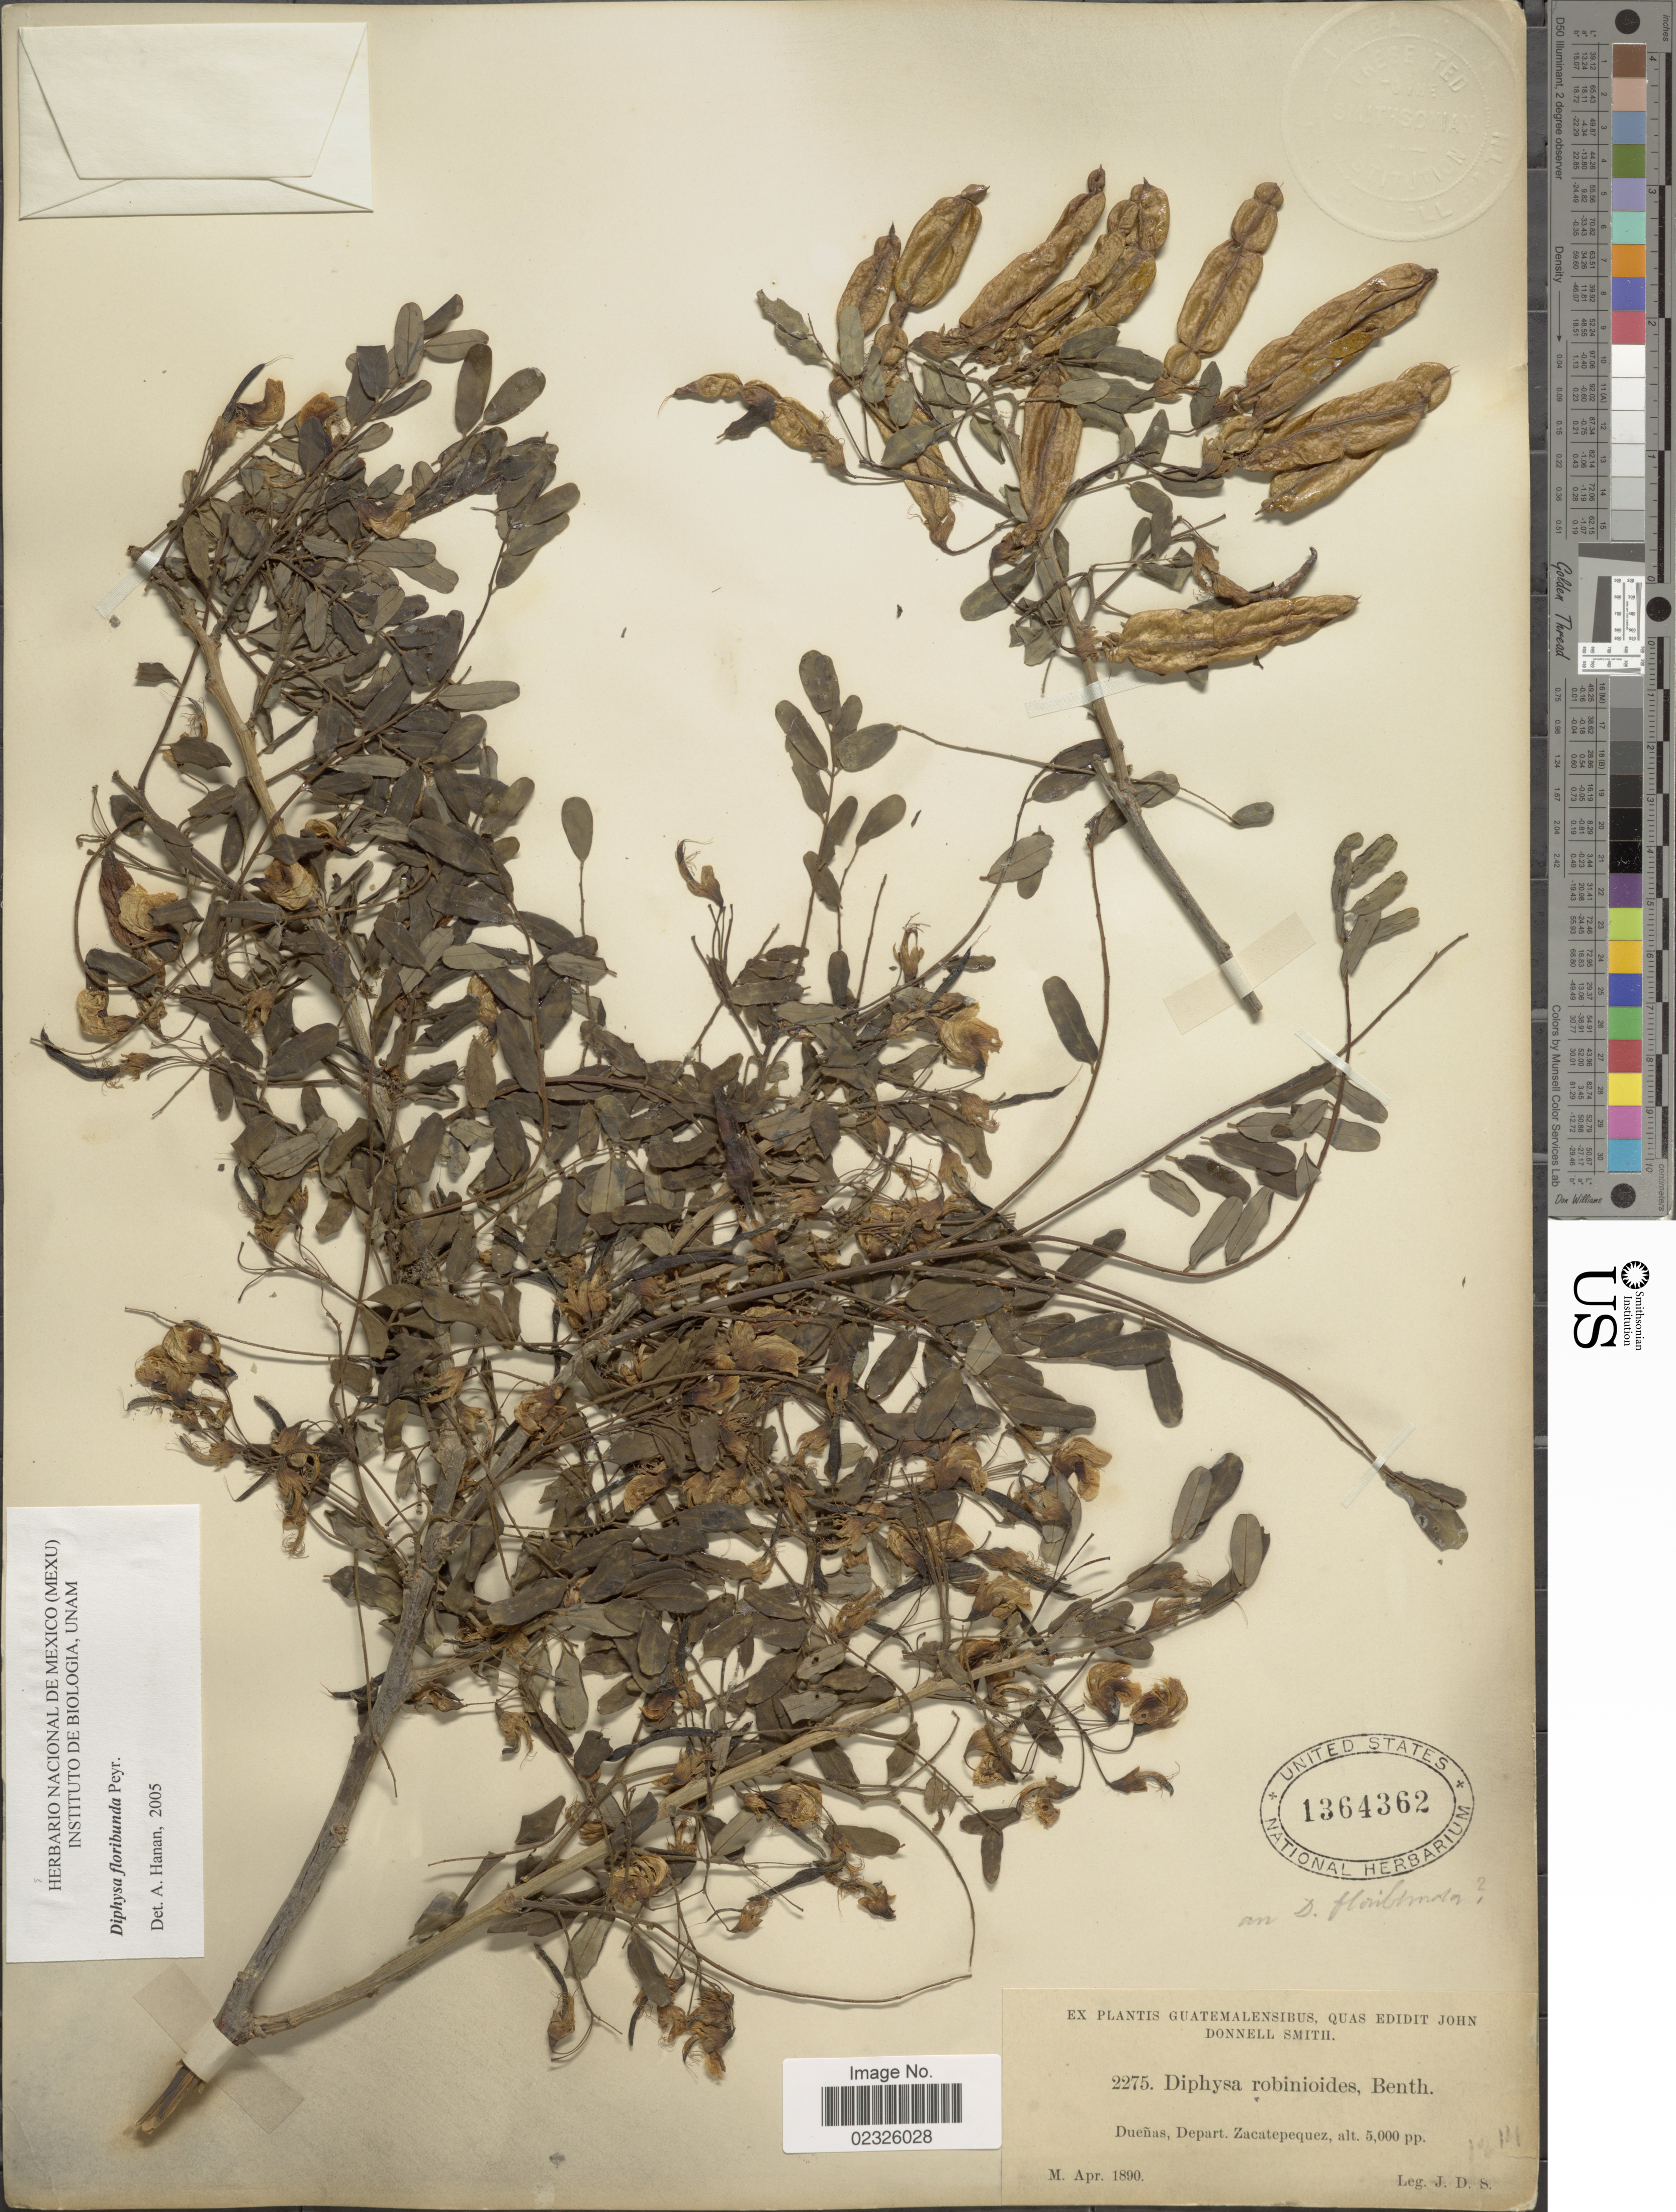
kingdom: Plantae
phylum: Tracheophyta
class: Magnoliopsida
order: Fabales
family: Fabaceae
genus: Diphysa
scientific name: Diphysa floribunda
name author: Peyr.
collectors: J. Donnell Smith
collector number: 2275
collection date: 1890-04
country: Guatemala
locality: Deunas, depart. Zacatepequez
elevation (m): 1524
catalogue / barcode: US 1364362